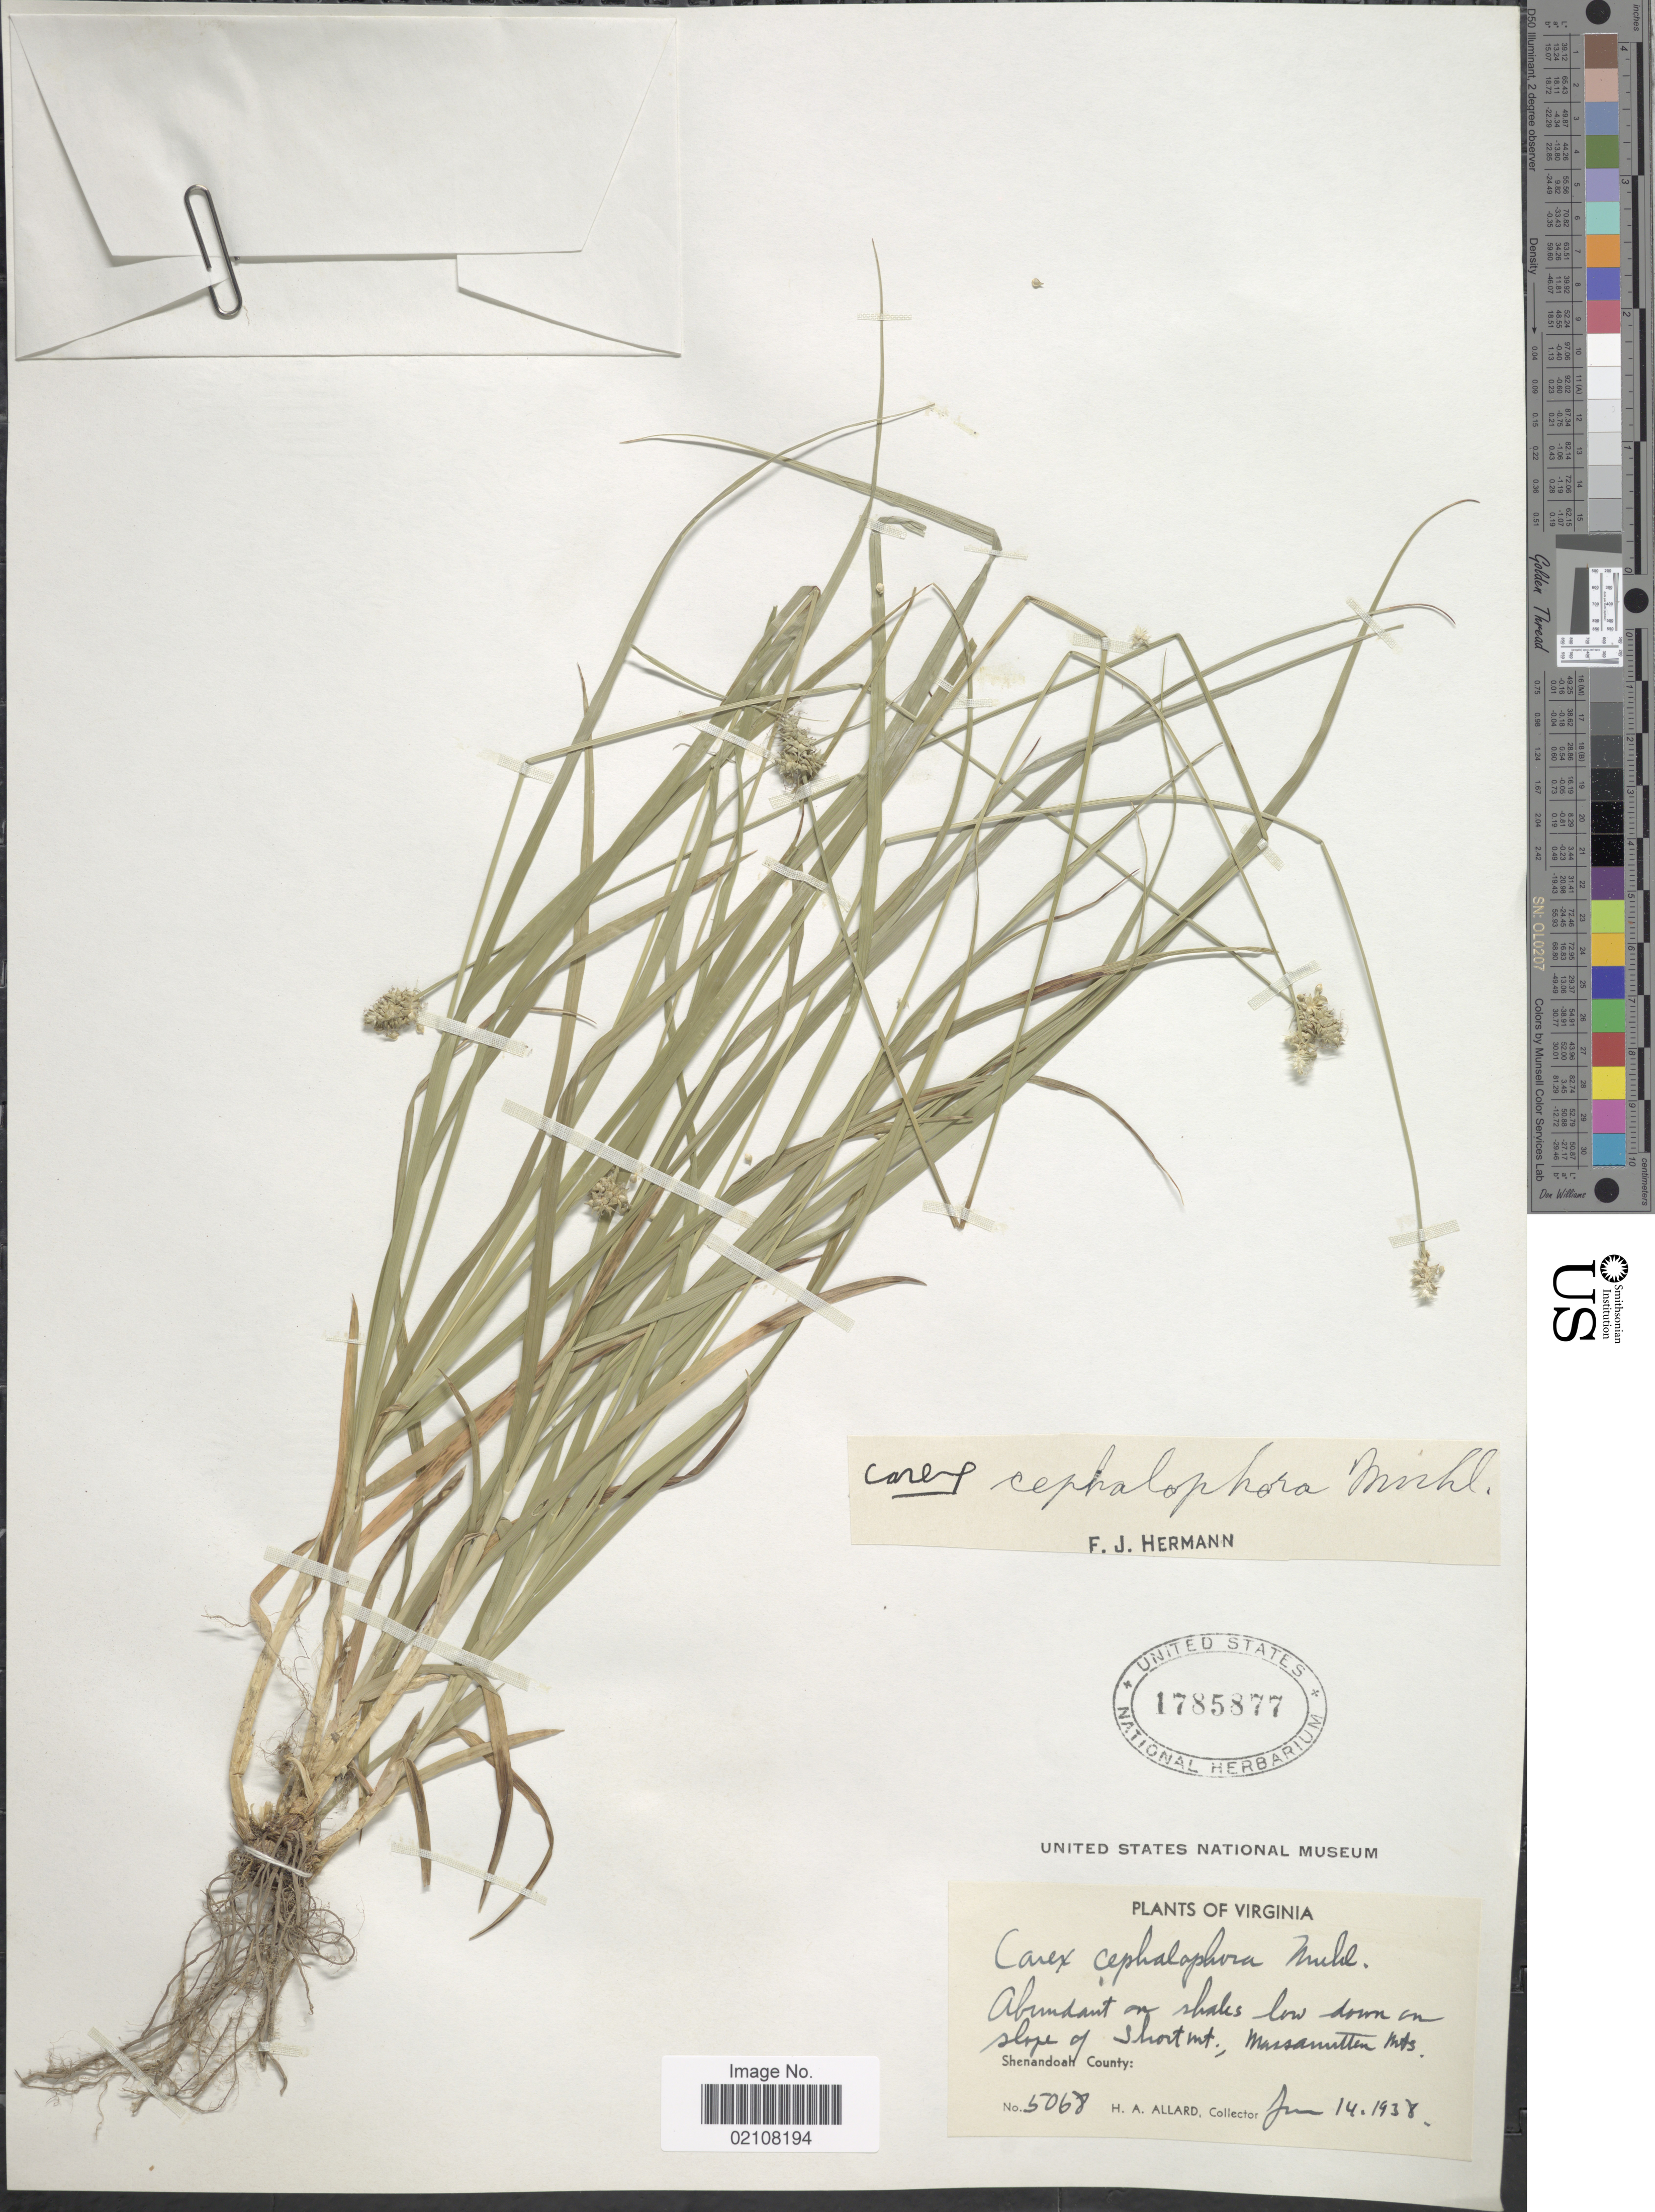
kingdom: Plantae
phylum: Tracheophyta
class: Liliopsida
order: Poales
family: Cyperaceae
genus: Carex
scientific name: Carex cephalophora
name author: Muhl. ex Willd.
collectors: H. A. Allard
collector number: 5068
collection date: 1938-01-14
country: United States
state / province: Virginia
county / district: Shenandoah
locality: Abundant on shales low down on slope of Shir cut, Massnutten Mts., Shenandoah County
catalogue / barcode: US 1785877